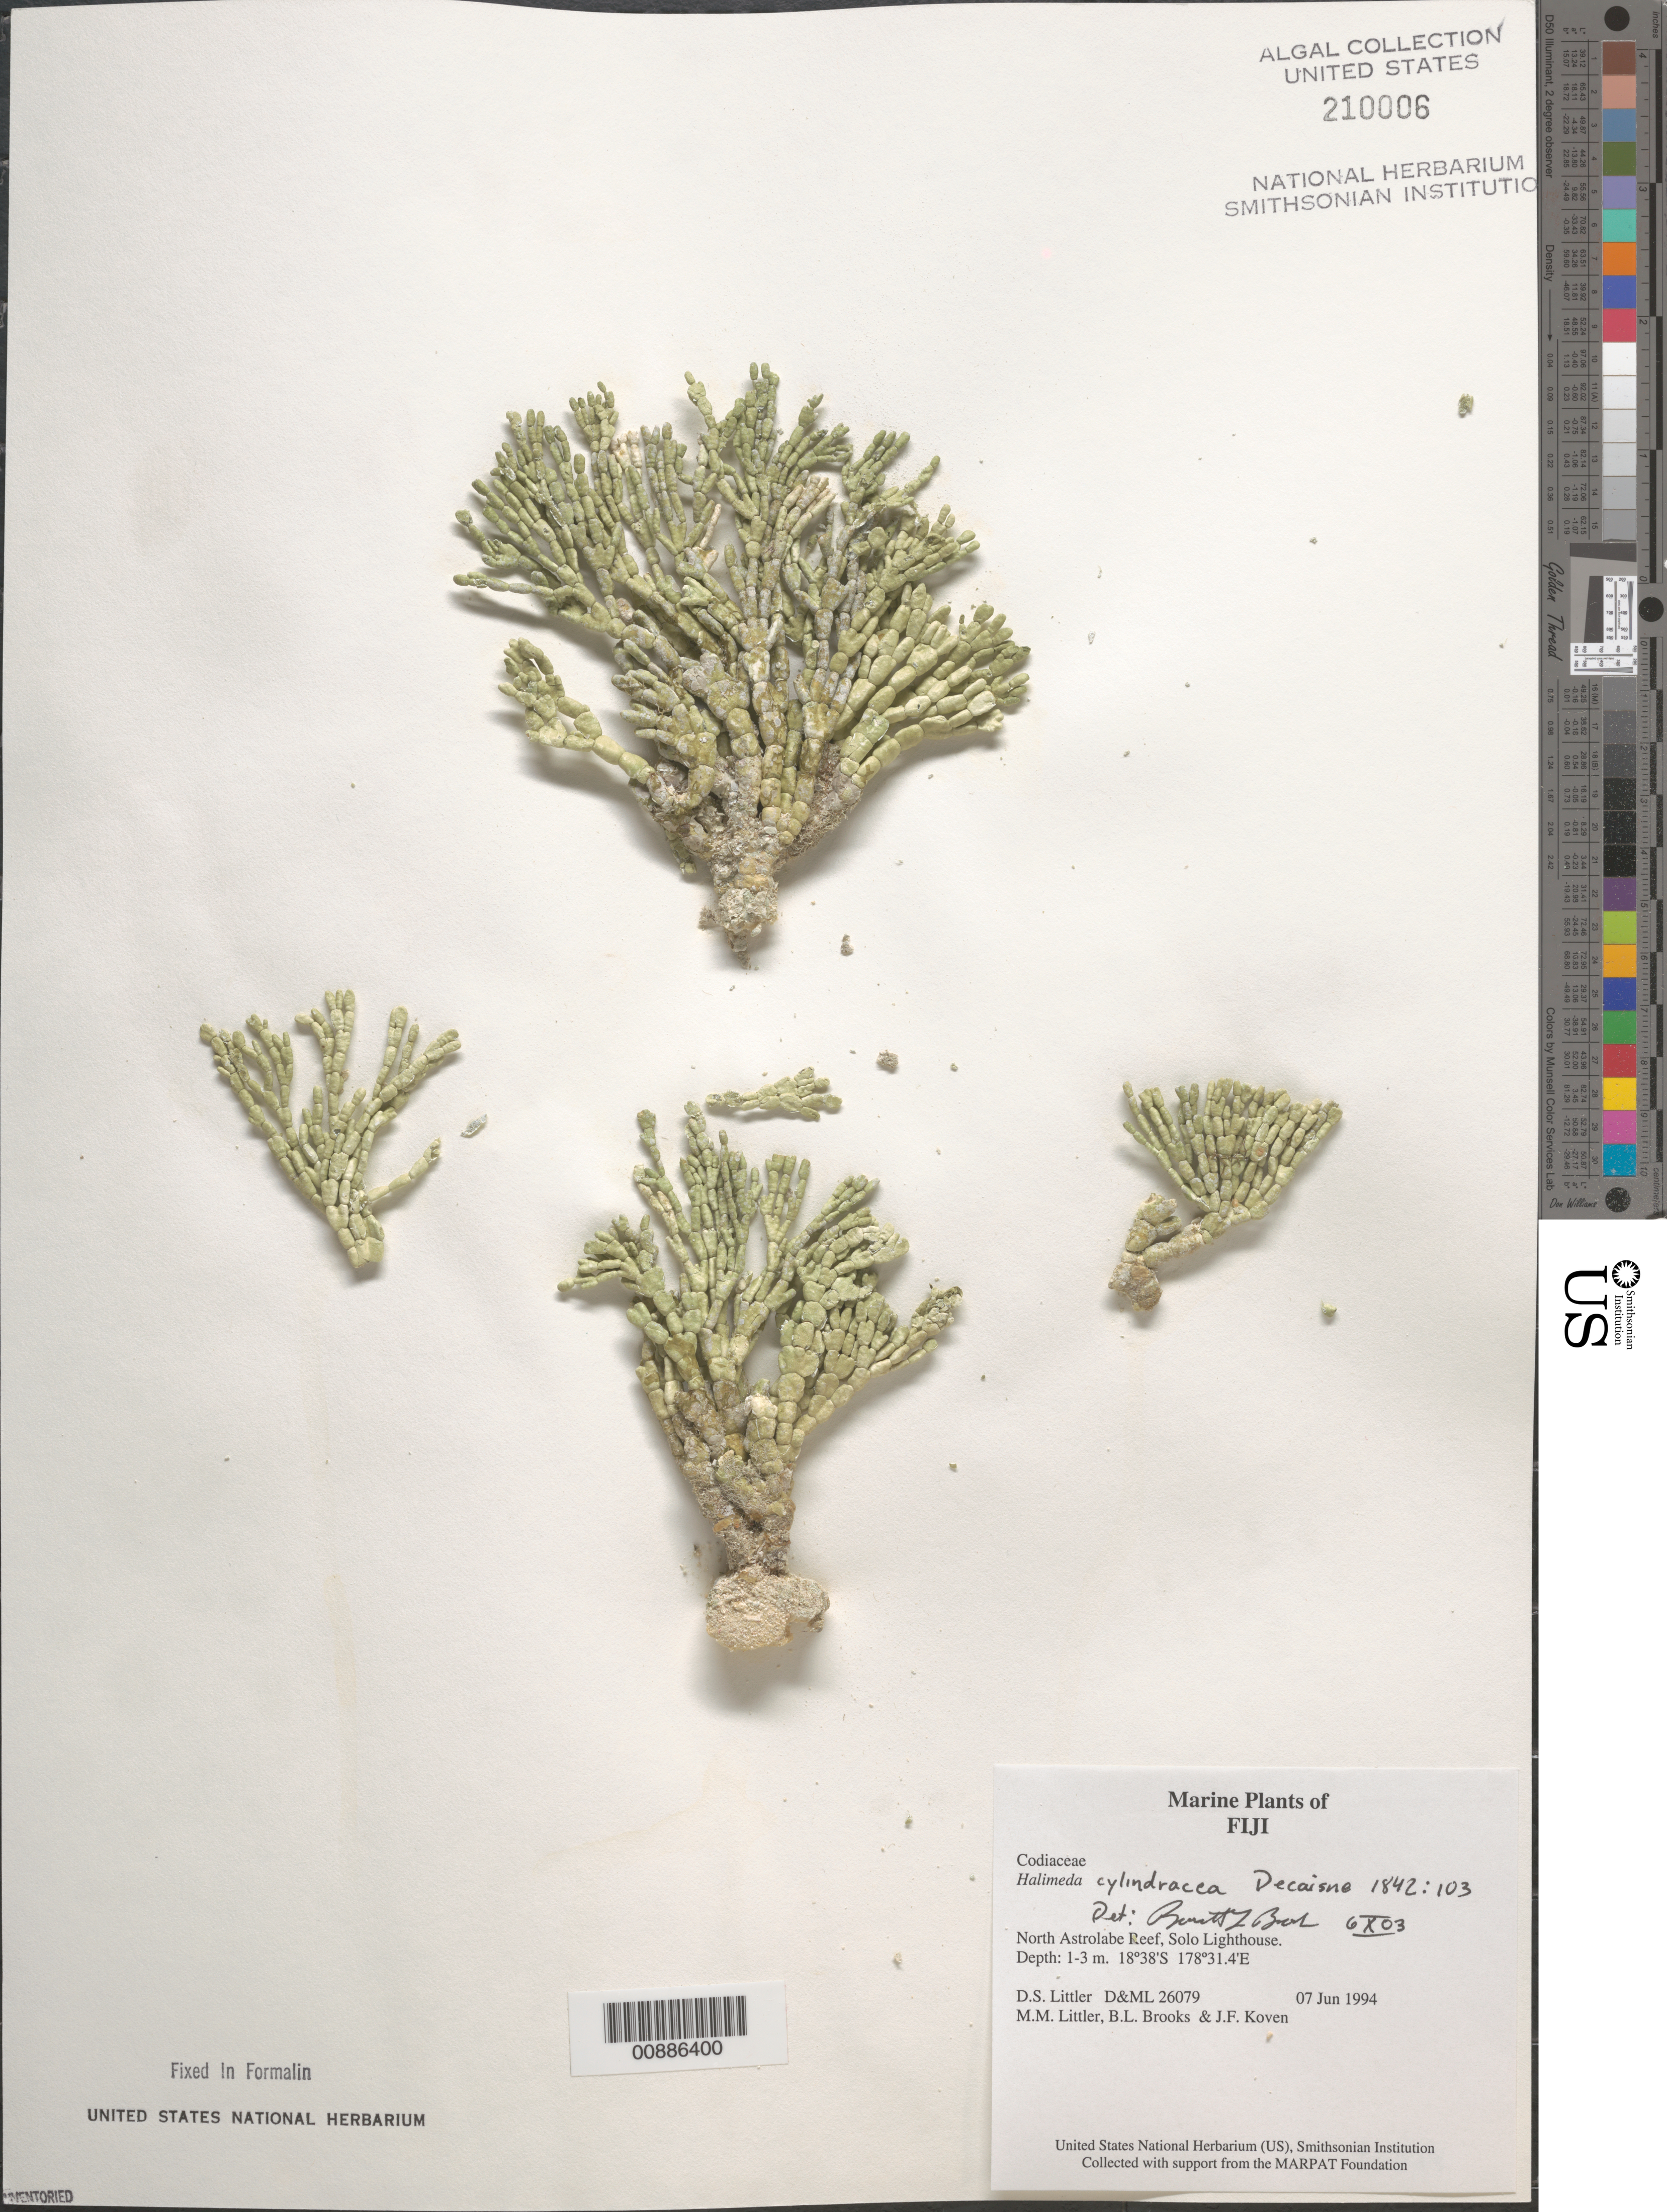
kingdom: Plantae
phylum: Chlorophyta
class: Ulvophyceae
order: Bryopsidales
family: Halimedaceae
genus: Halimeda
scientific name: Halimeda cylindracea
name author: Decne.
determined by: Brooks, B. L., (BOT), Smithsonian Institution - National Museum of Natural History (UNITED STATES)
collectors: D. S. Littler, M. M. Littler, B. Brooks & J. Koven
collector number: D&ML 26079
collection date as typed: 07 Jun 1994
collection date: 1994-06-07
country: Fiji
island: North Astrolabe Reef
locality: North Astrolabe Reef, Solo Lighthouse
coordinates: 18 38'S, 178 31.4'E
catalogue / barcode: US 210006